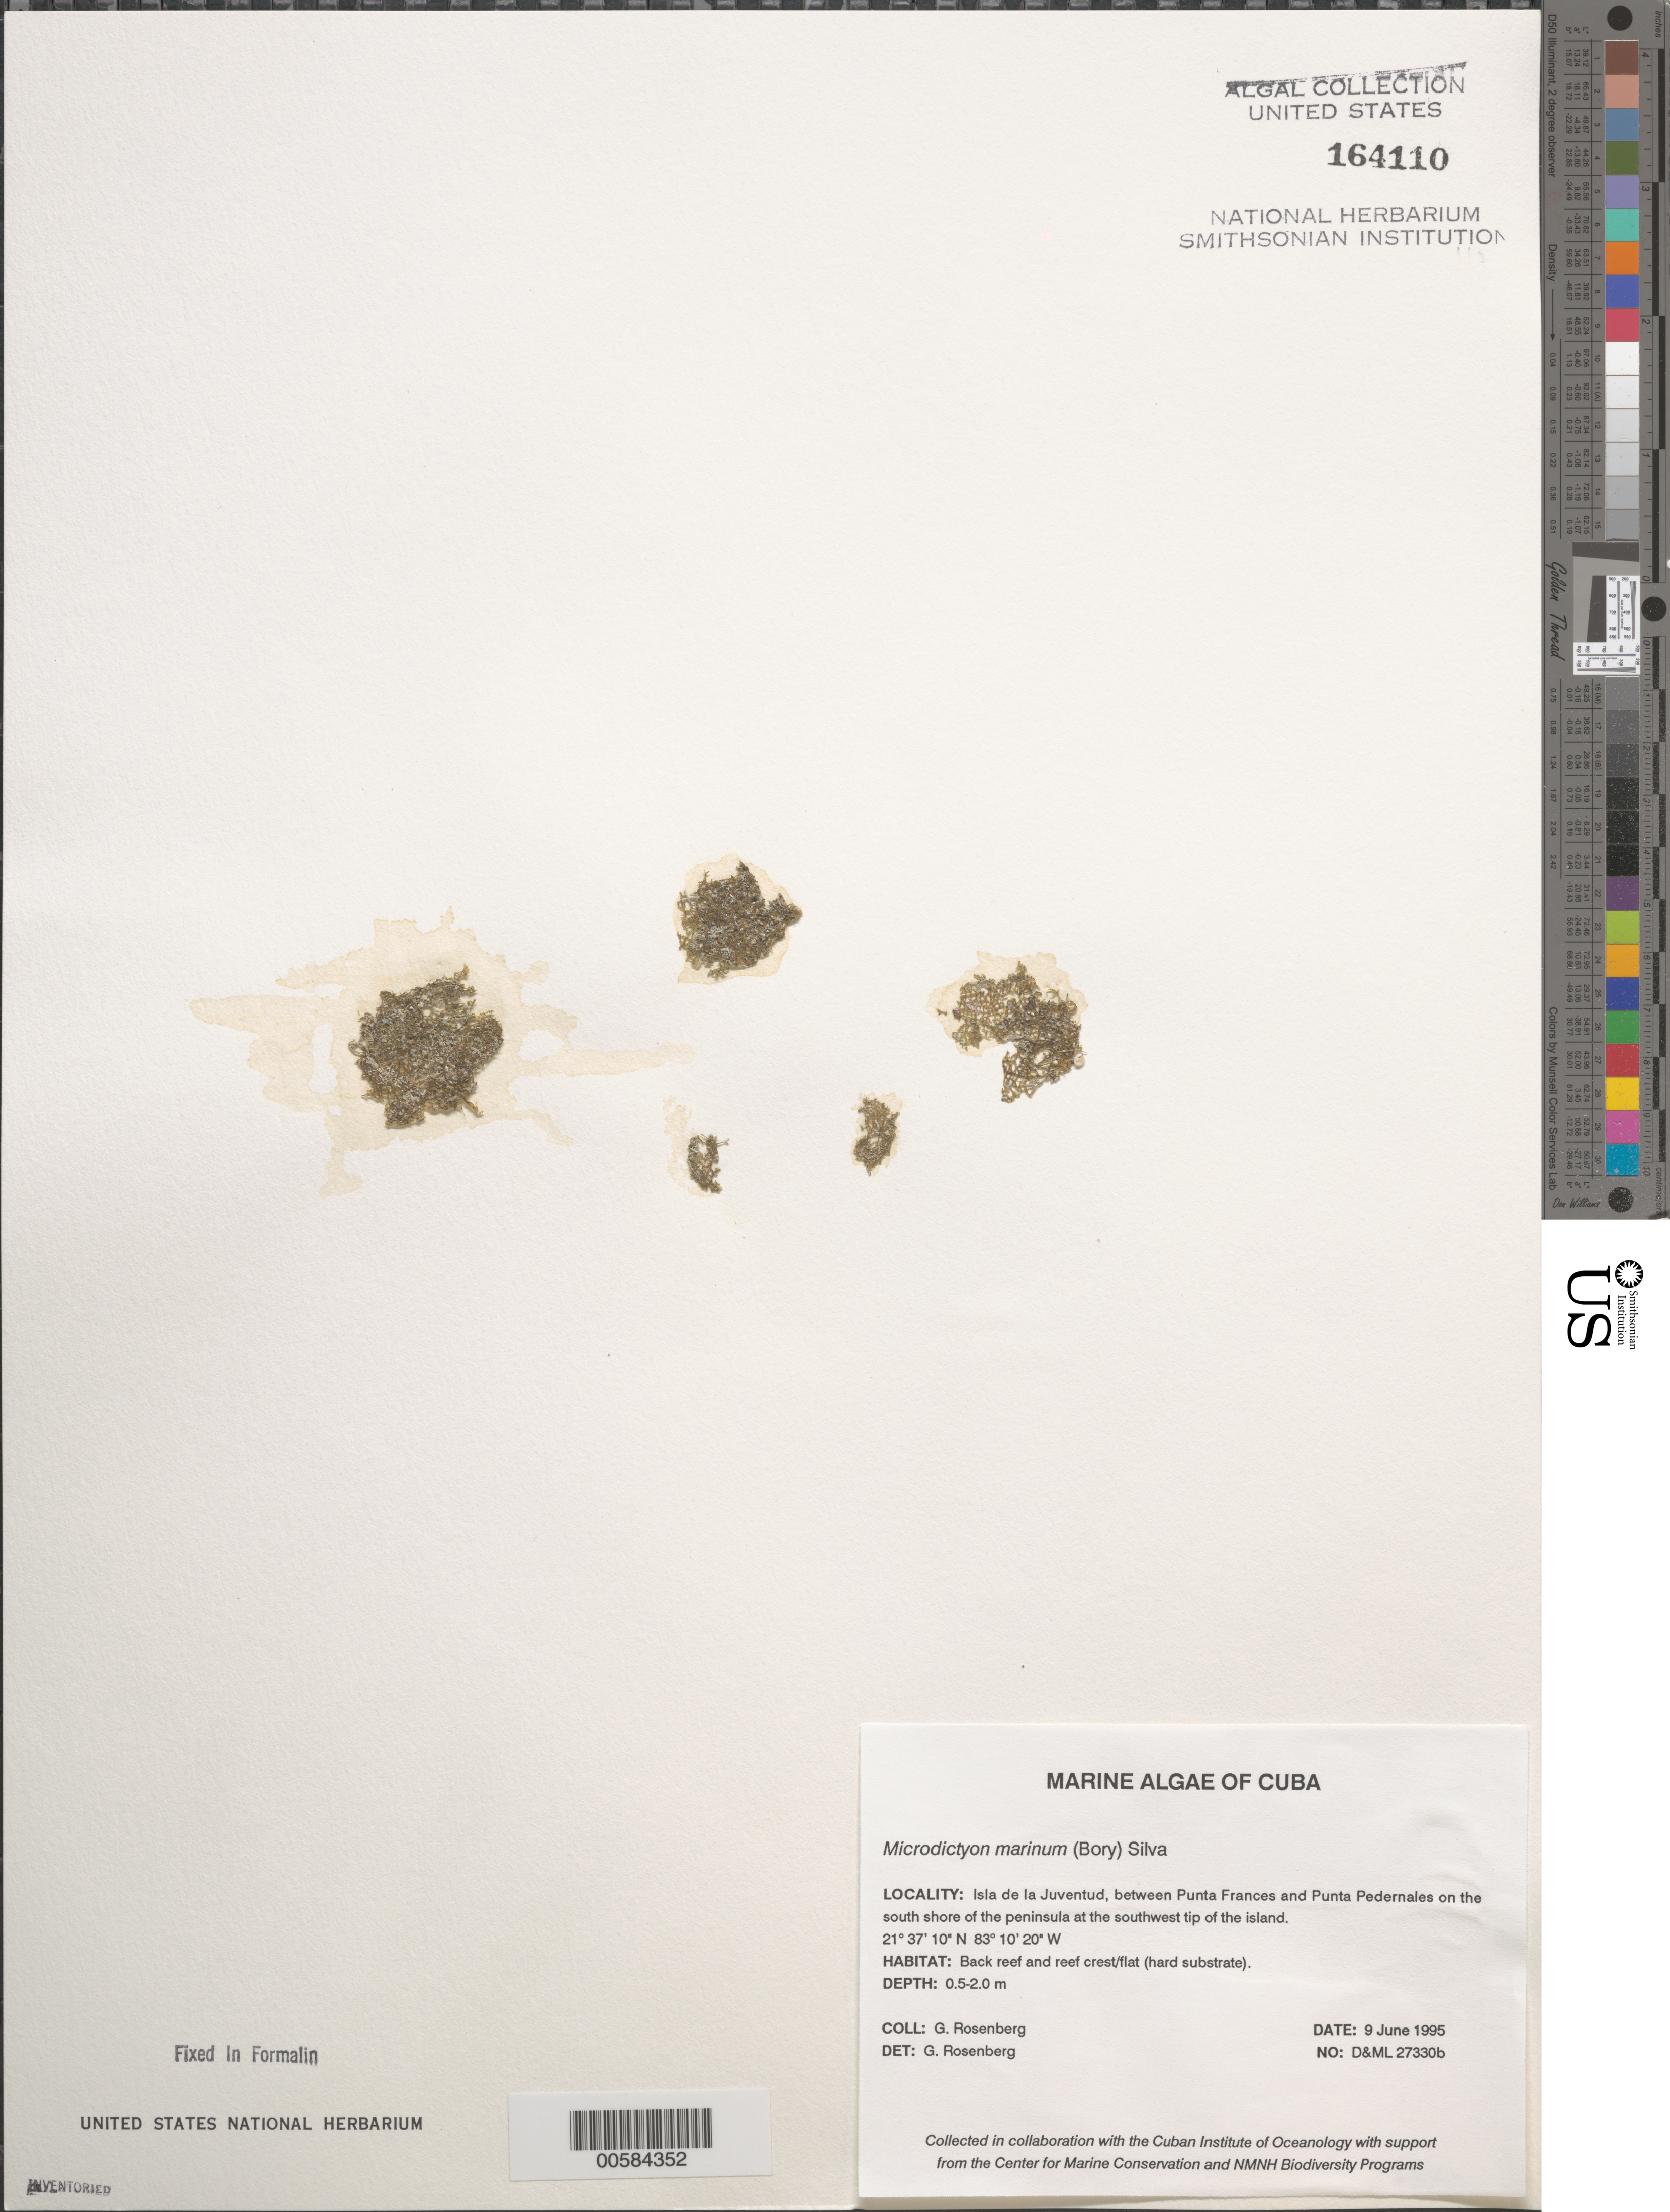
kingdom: Plantae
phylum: Chlorophyta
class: Ulvophyceae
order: Cladophorales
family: Anadyomenaceae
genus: Microdictyon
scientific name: Microdictyon marinum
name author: (Bory) P.C. Silva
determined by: Rosenberg, G.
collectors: G. Rosenberg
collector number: D&ML 27330b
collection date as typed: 09 Jun 1995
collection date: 1995-06-09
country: Cuba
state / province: Isla de La Juventud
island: Isla de la Juventud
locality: Between Punta Frances and Punta Pedernales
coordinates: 21 37' 10" N, 83 10' 20" W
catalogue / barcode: US 164110